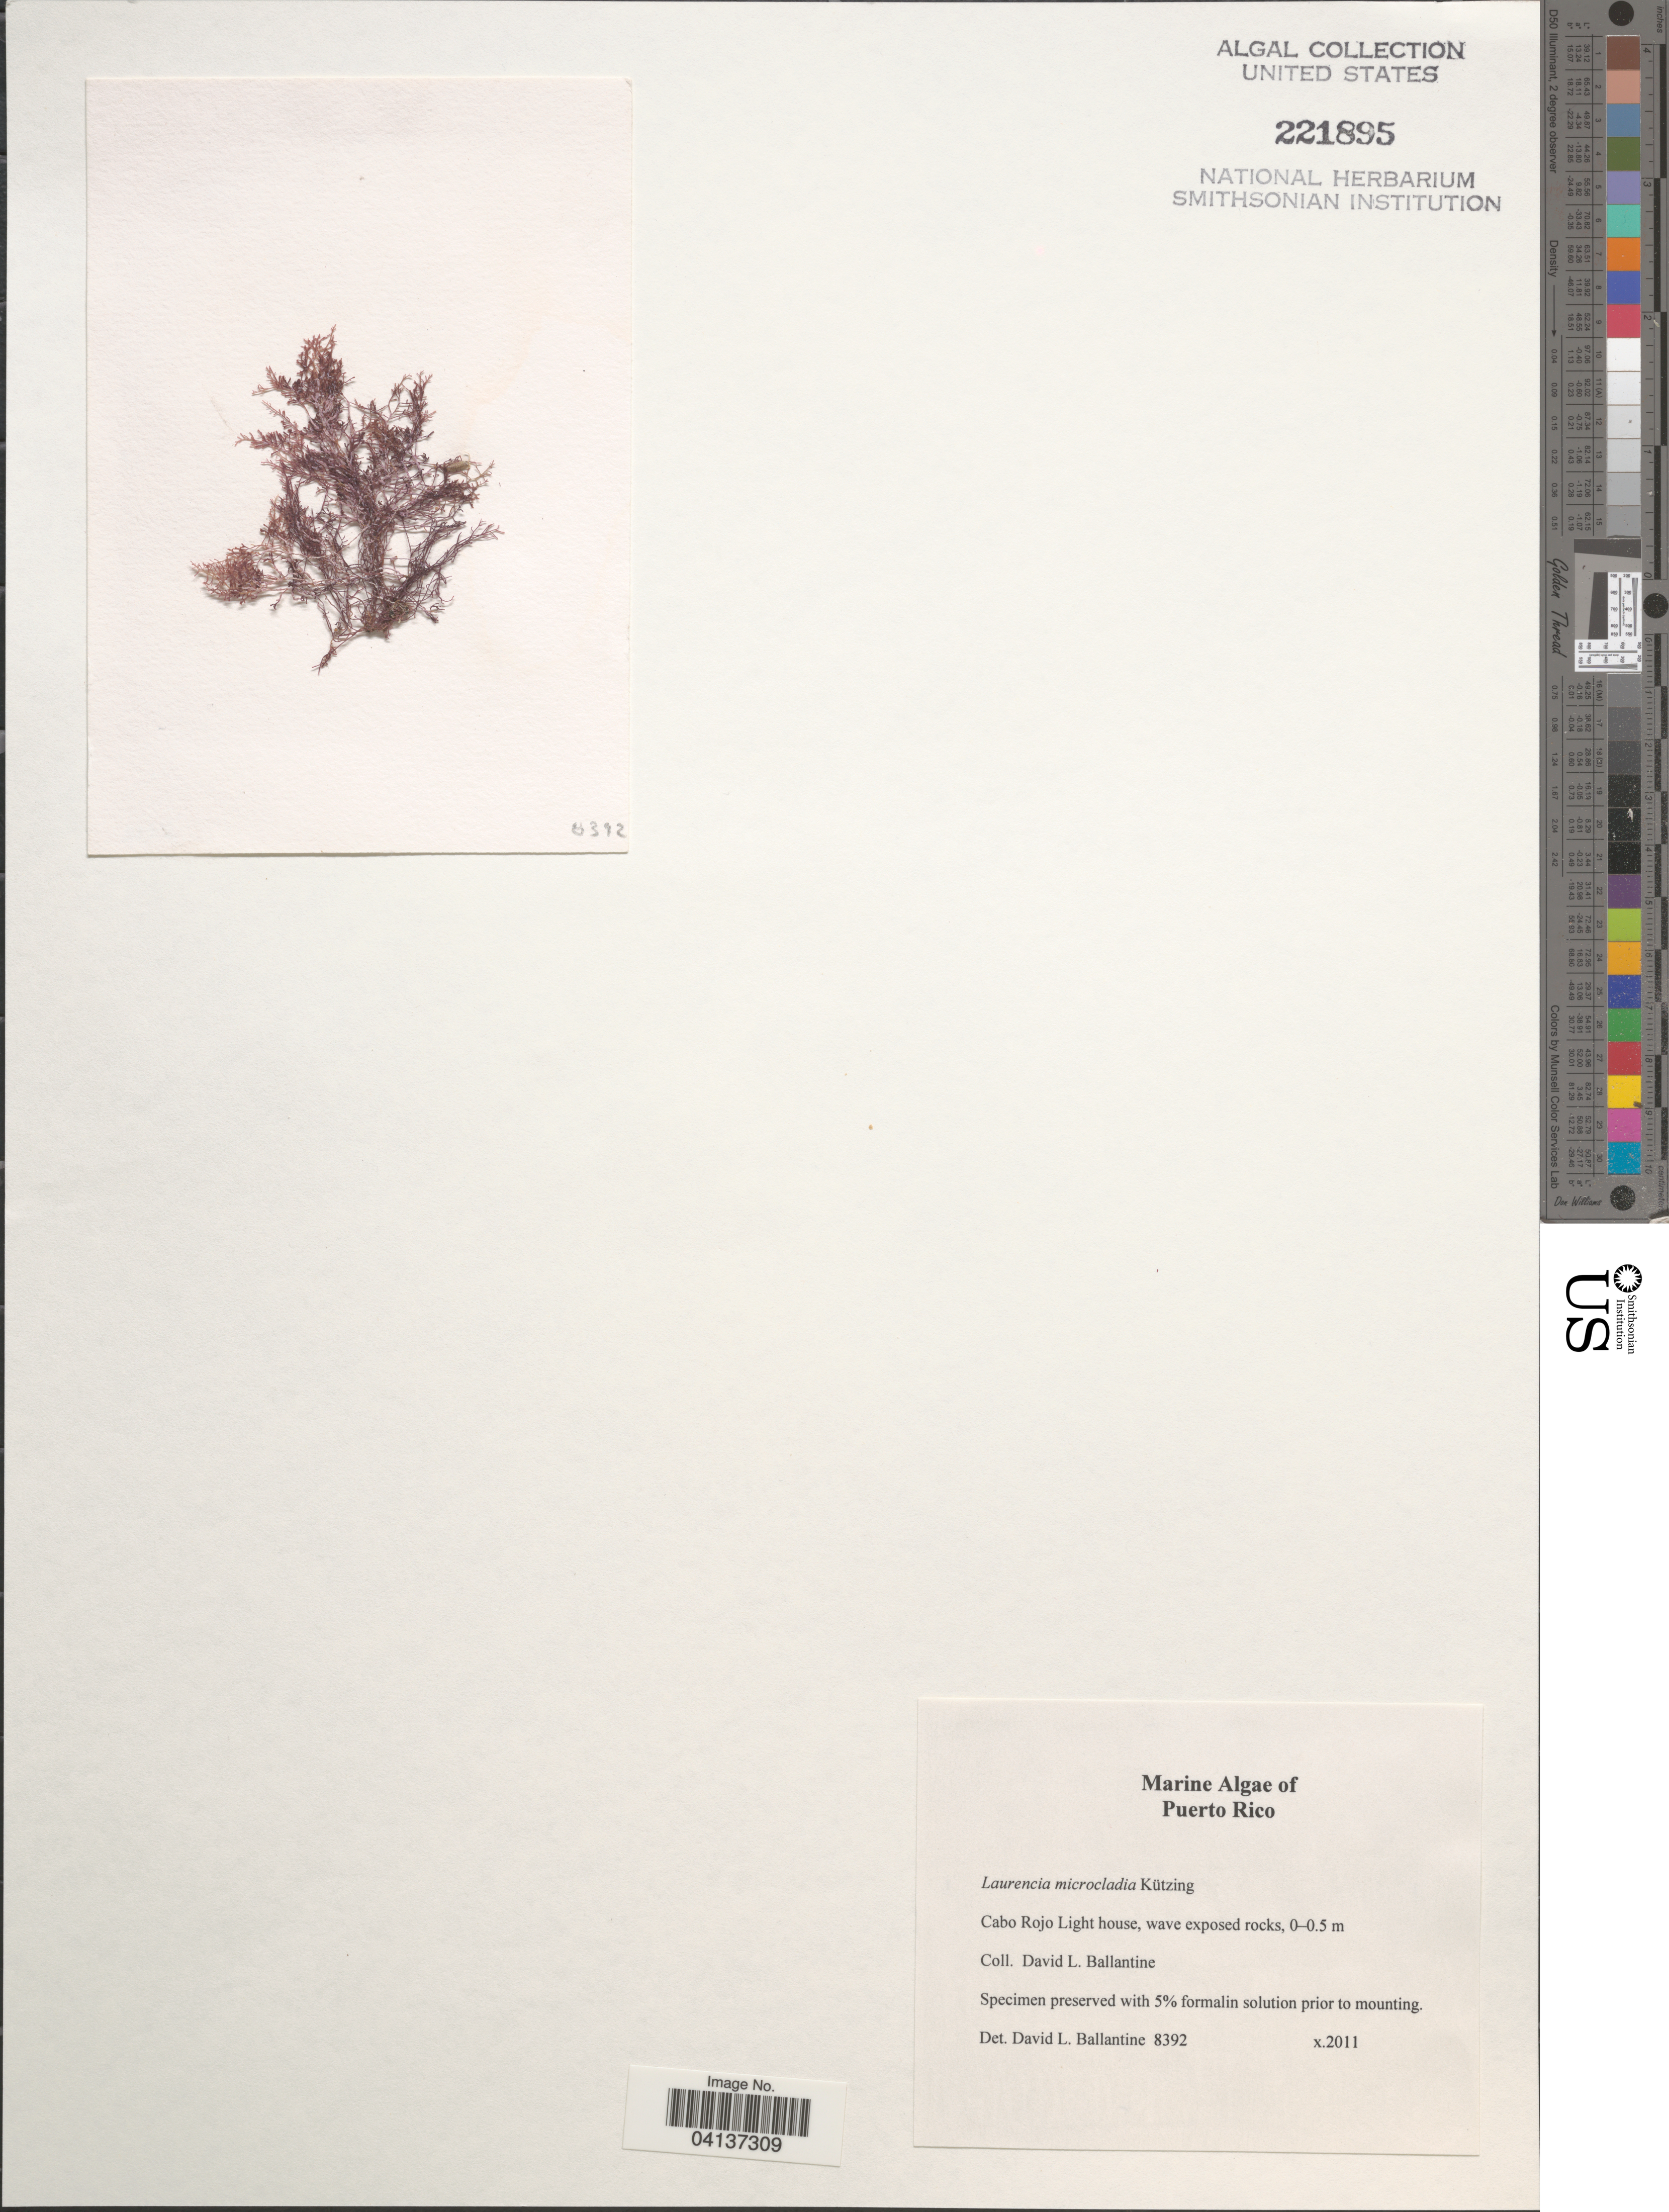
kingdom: Plantae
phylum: Rhodophyta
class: Florideophyceae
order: Ceramiales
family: Rhodomelaceae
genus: Laurencia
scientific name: Laurencia microcladia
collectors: D.L. Ballantine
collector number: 8392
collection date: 2011-10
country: Puerto Rico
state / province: Çabo Rojo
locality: Cabo Rojo Light house.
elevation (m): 0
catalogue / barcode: US 221895